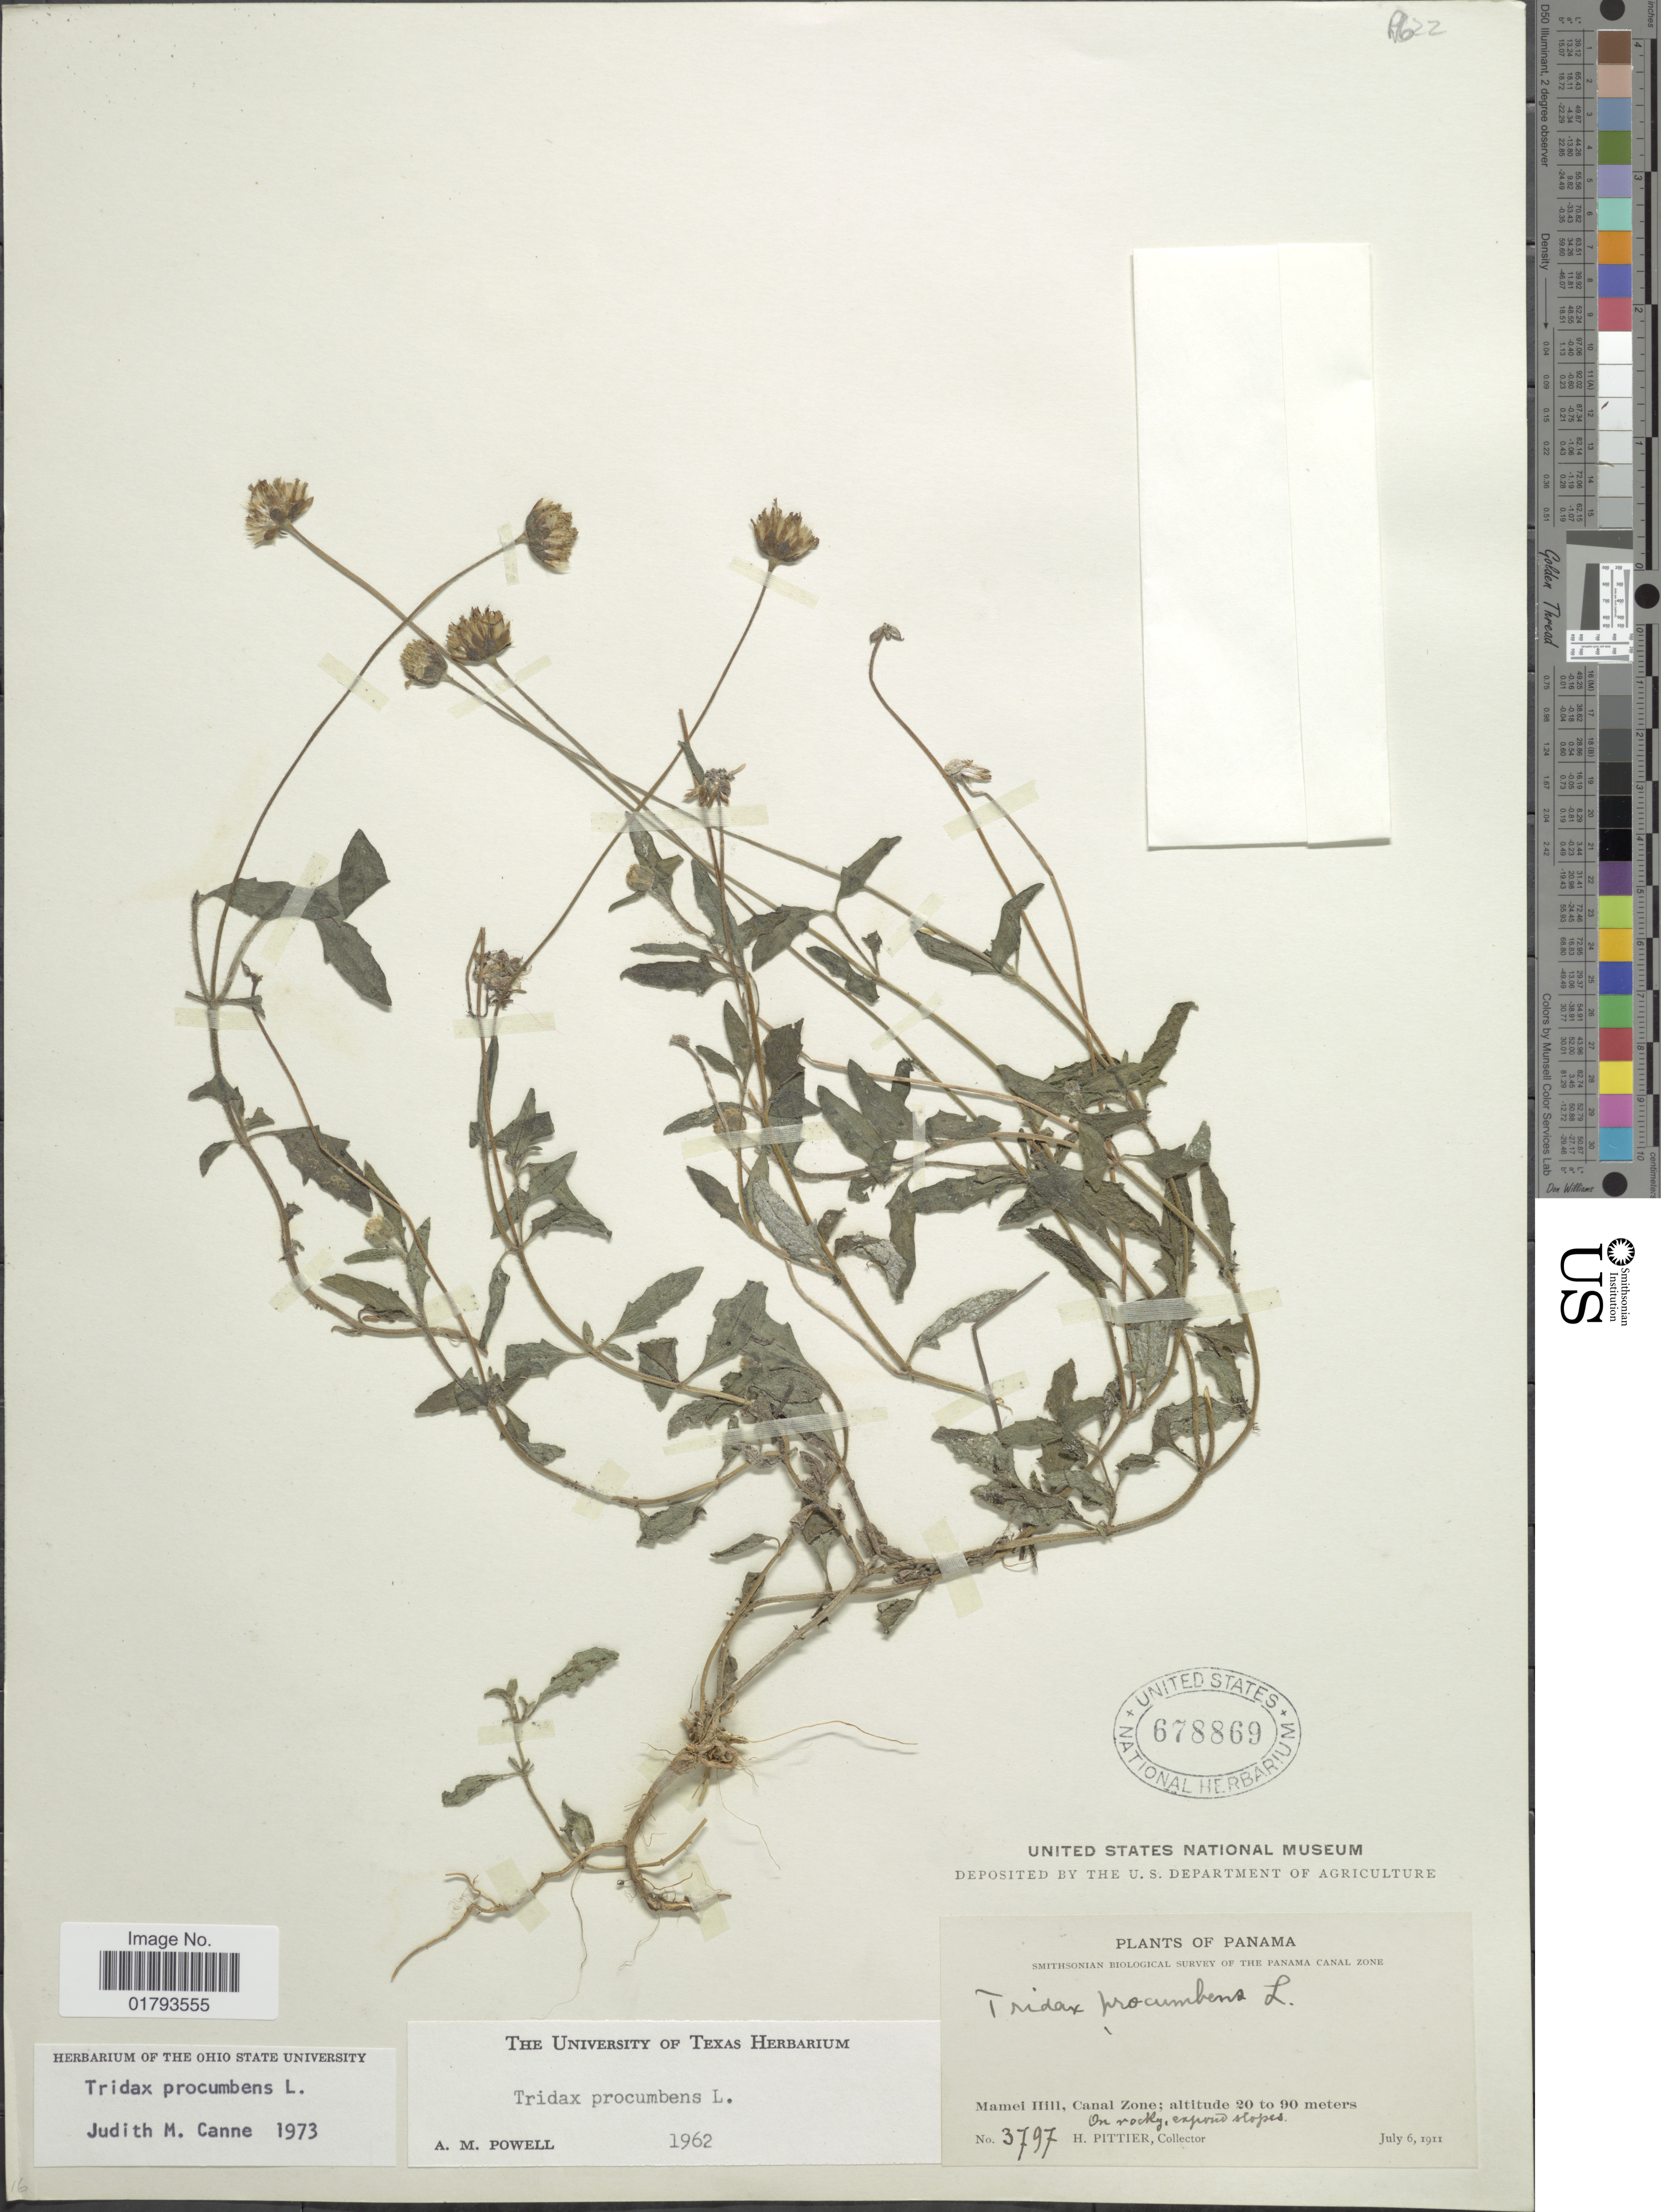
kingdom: Plantae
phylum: Tracheophyta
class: Magnoliopsida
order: Asterales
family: Asteraceae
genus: Tridax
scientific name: Tridax procumbens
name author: L.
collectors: H. F. Pittier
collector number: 3797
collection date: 1911-07-06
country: Panama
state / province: Colón / Panamá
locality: Mamei Hill, Canal Zone.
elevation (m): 20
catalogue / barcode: US 678869